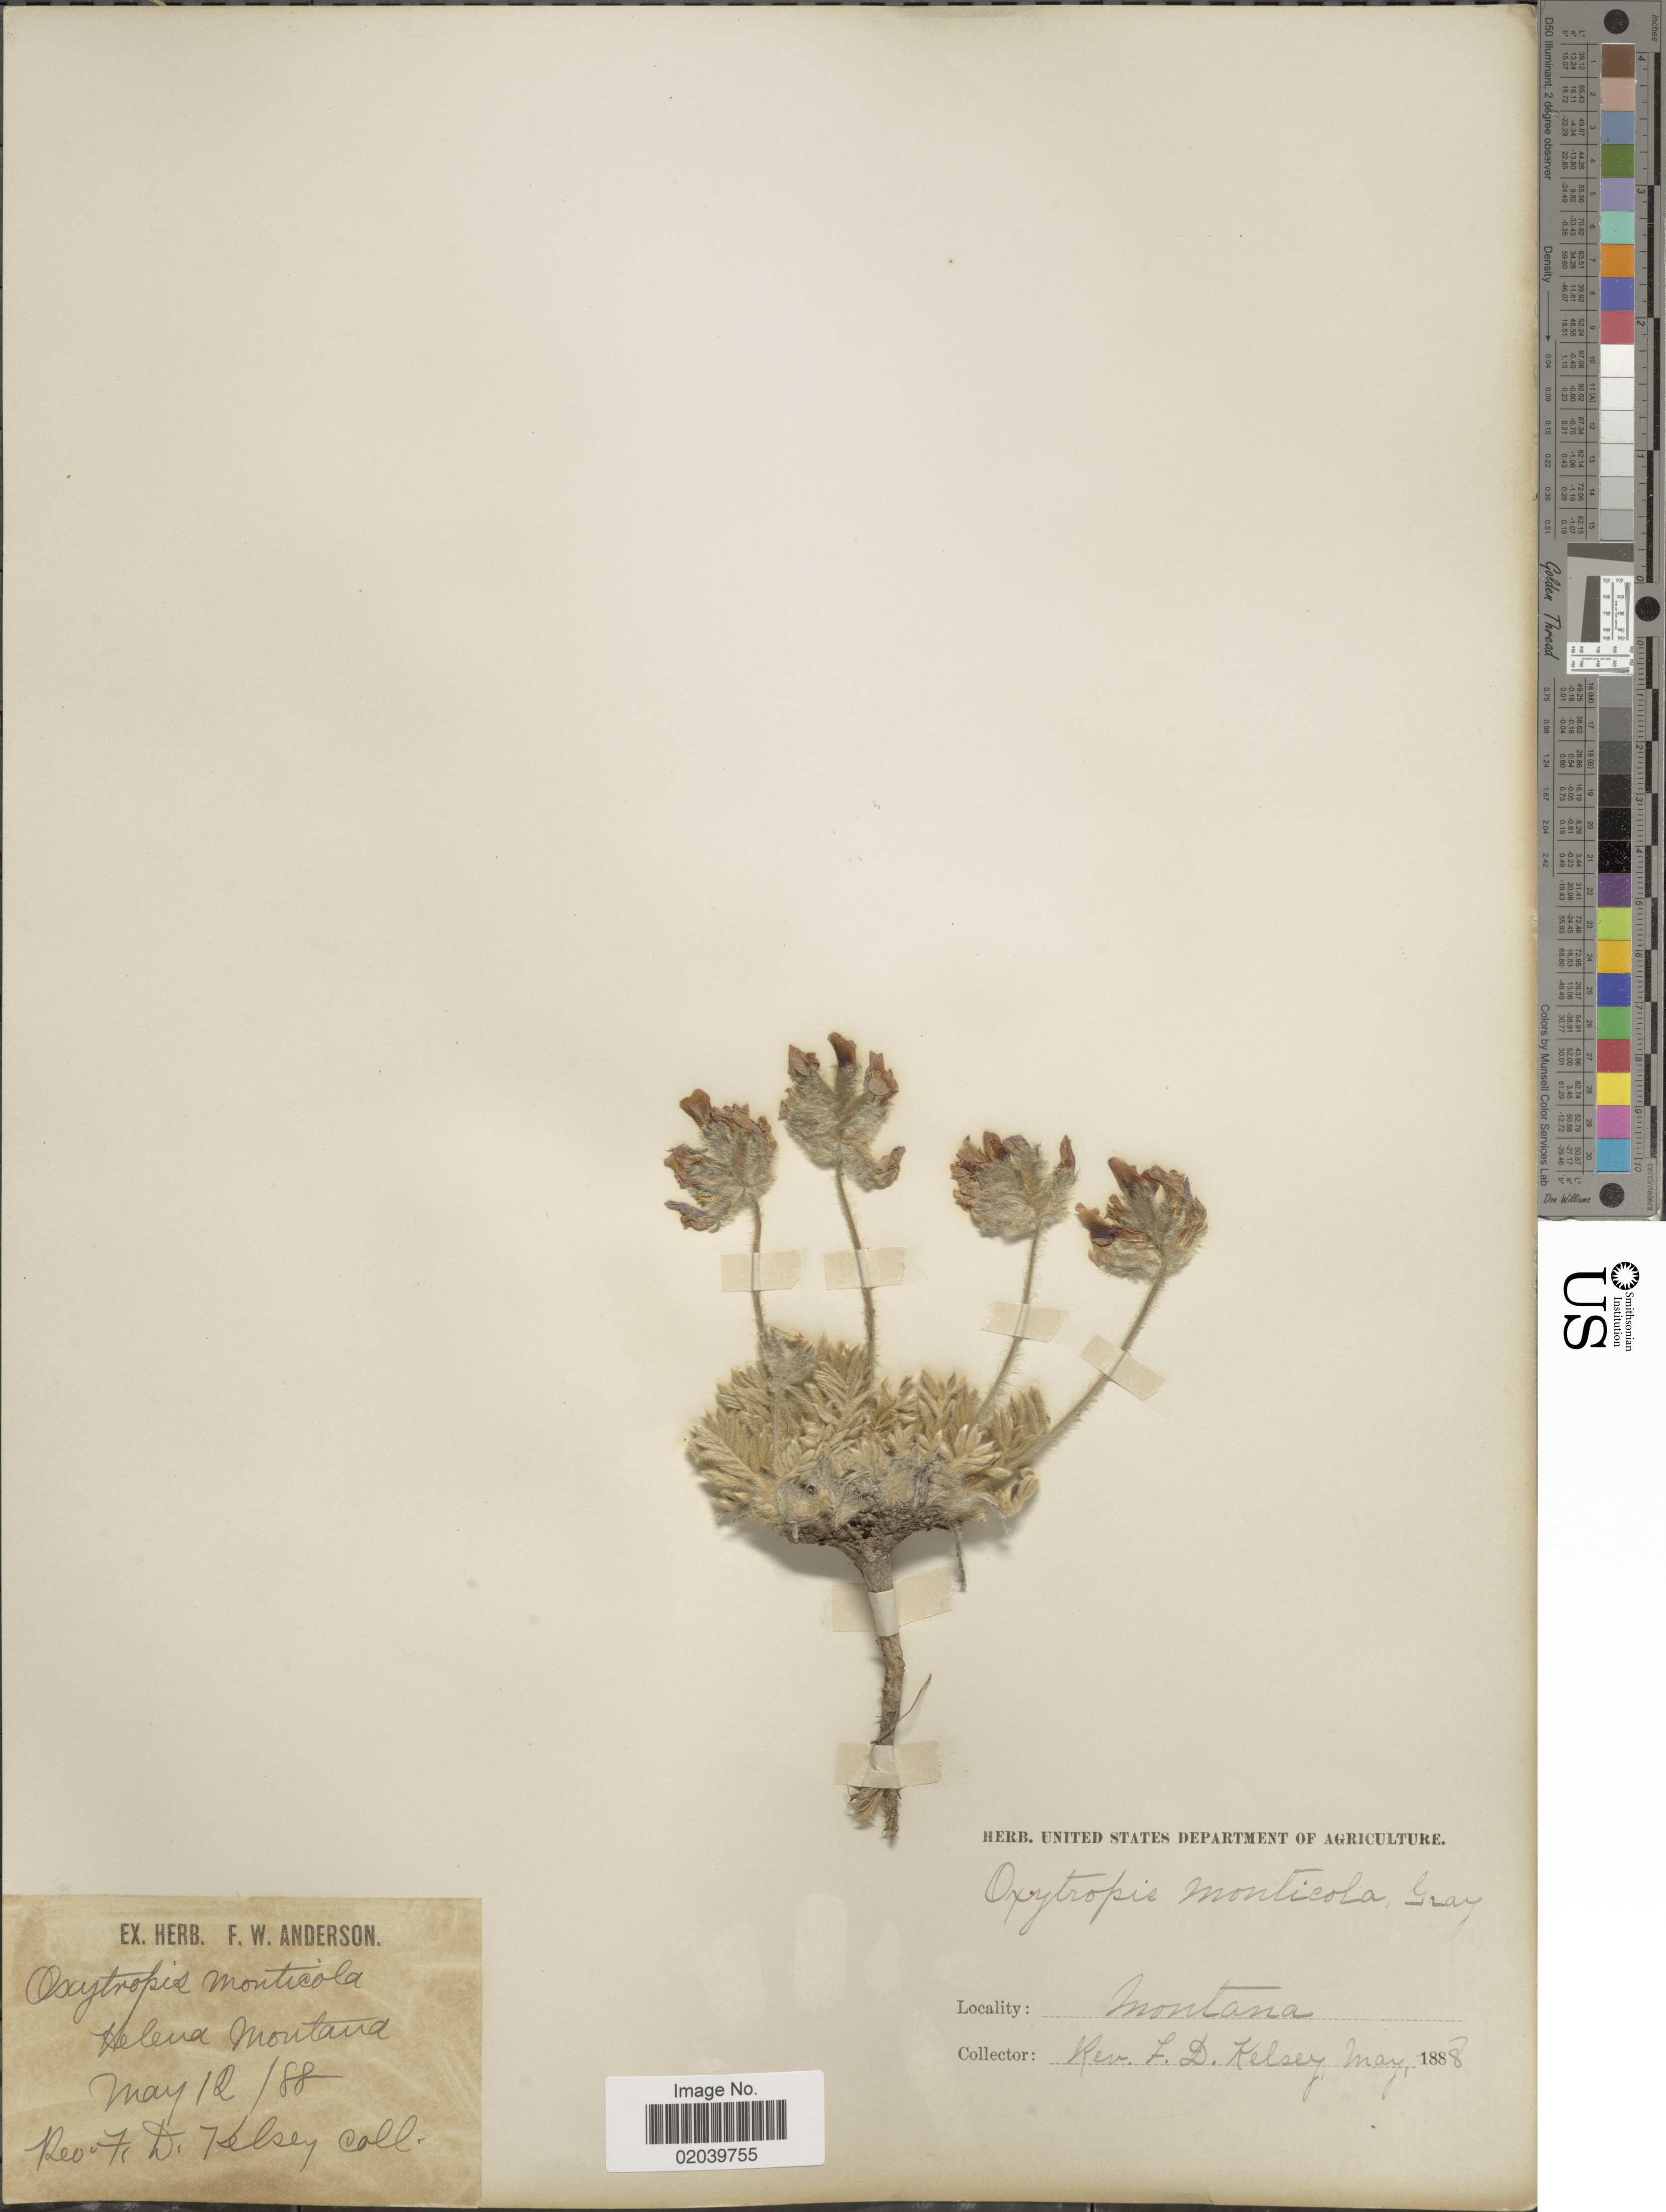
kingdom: Plantae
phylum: Tracheophyta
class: Magnoliopsida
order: Fabales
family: Fabaceae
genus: Oxytropis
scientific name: Oxytropis lagopus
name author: Nutt.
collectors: F. Kelsey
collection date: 1888-05-12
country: United States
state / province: Montana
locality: Helena